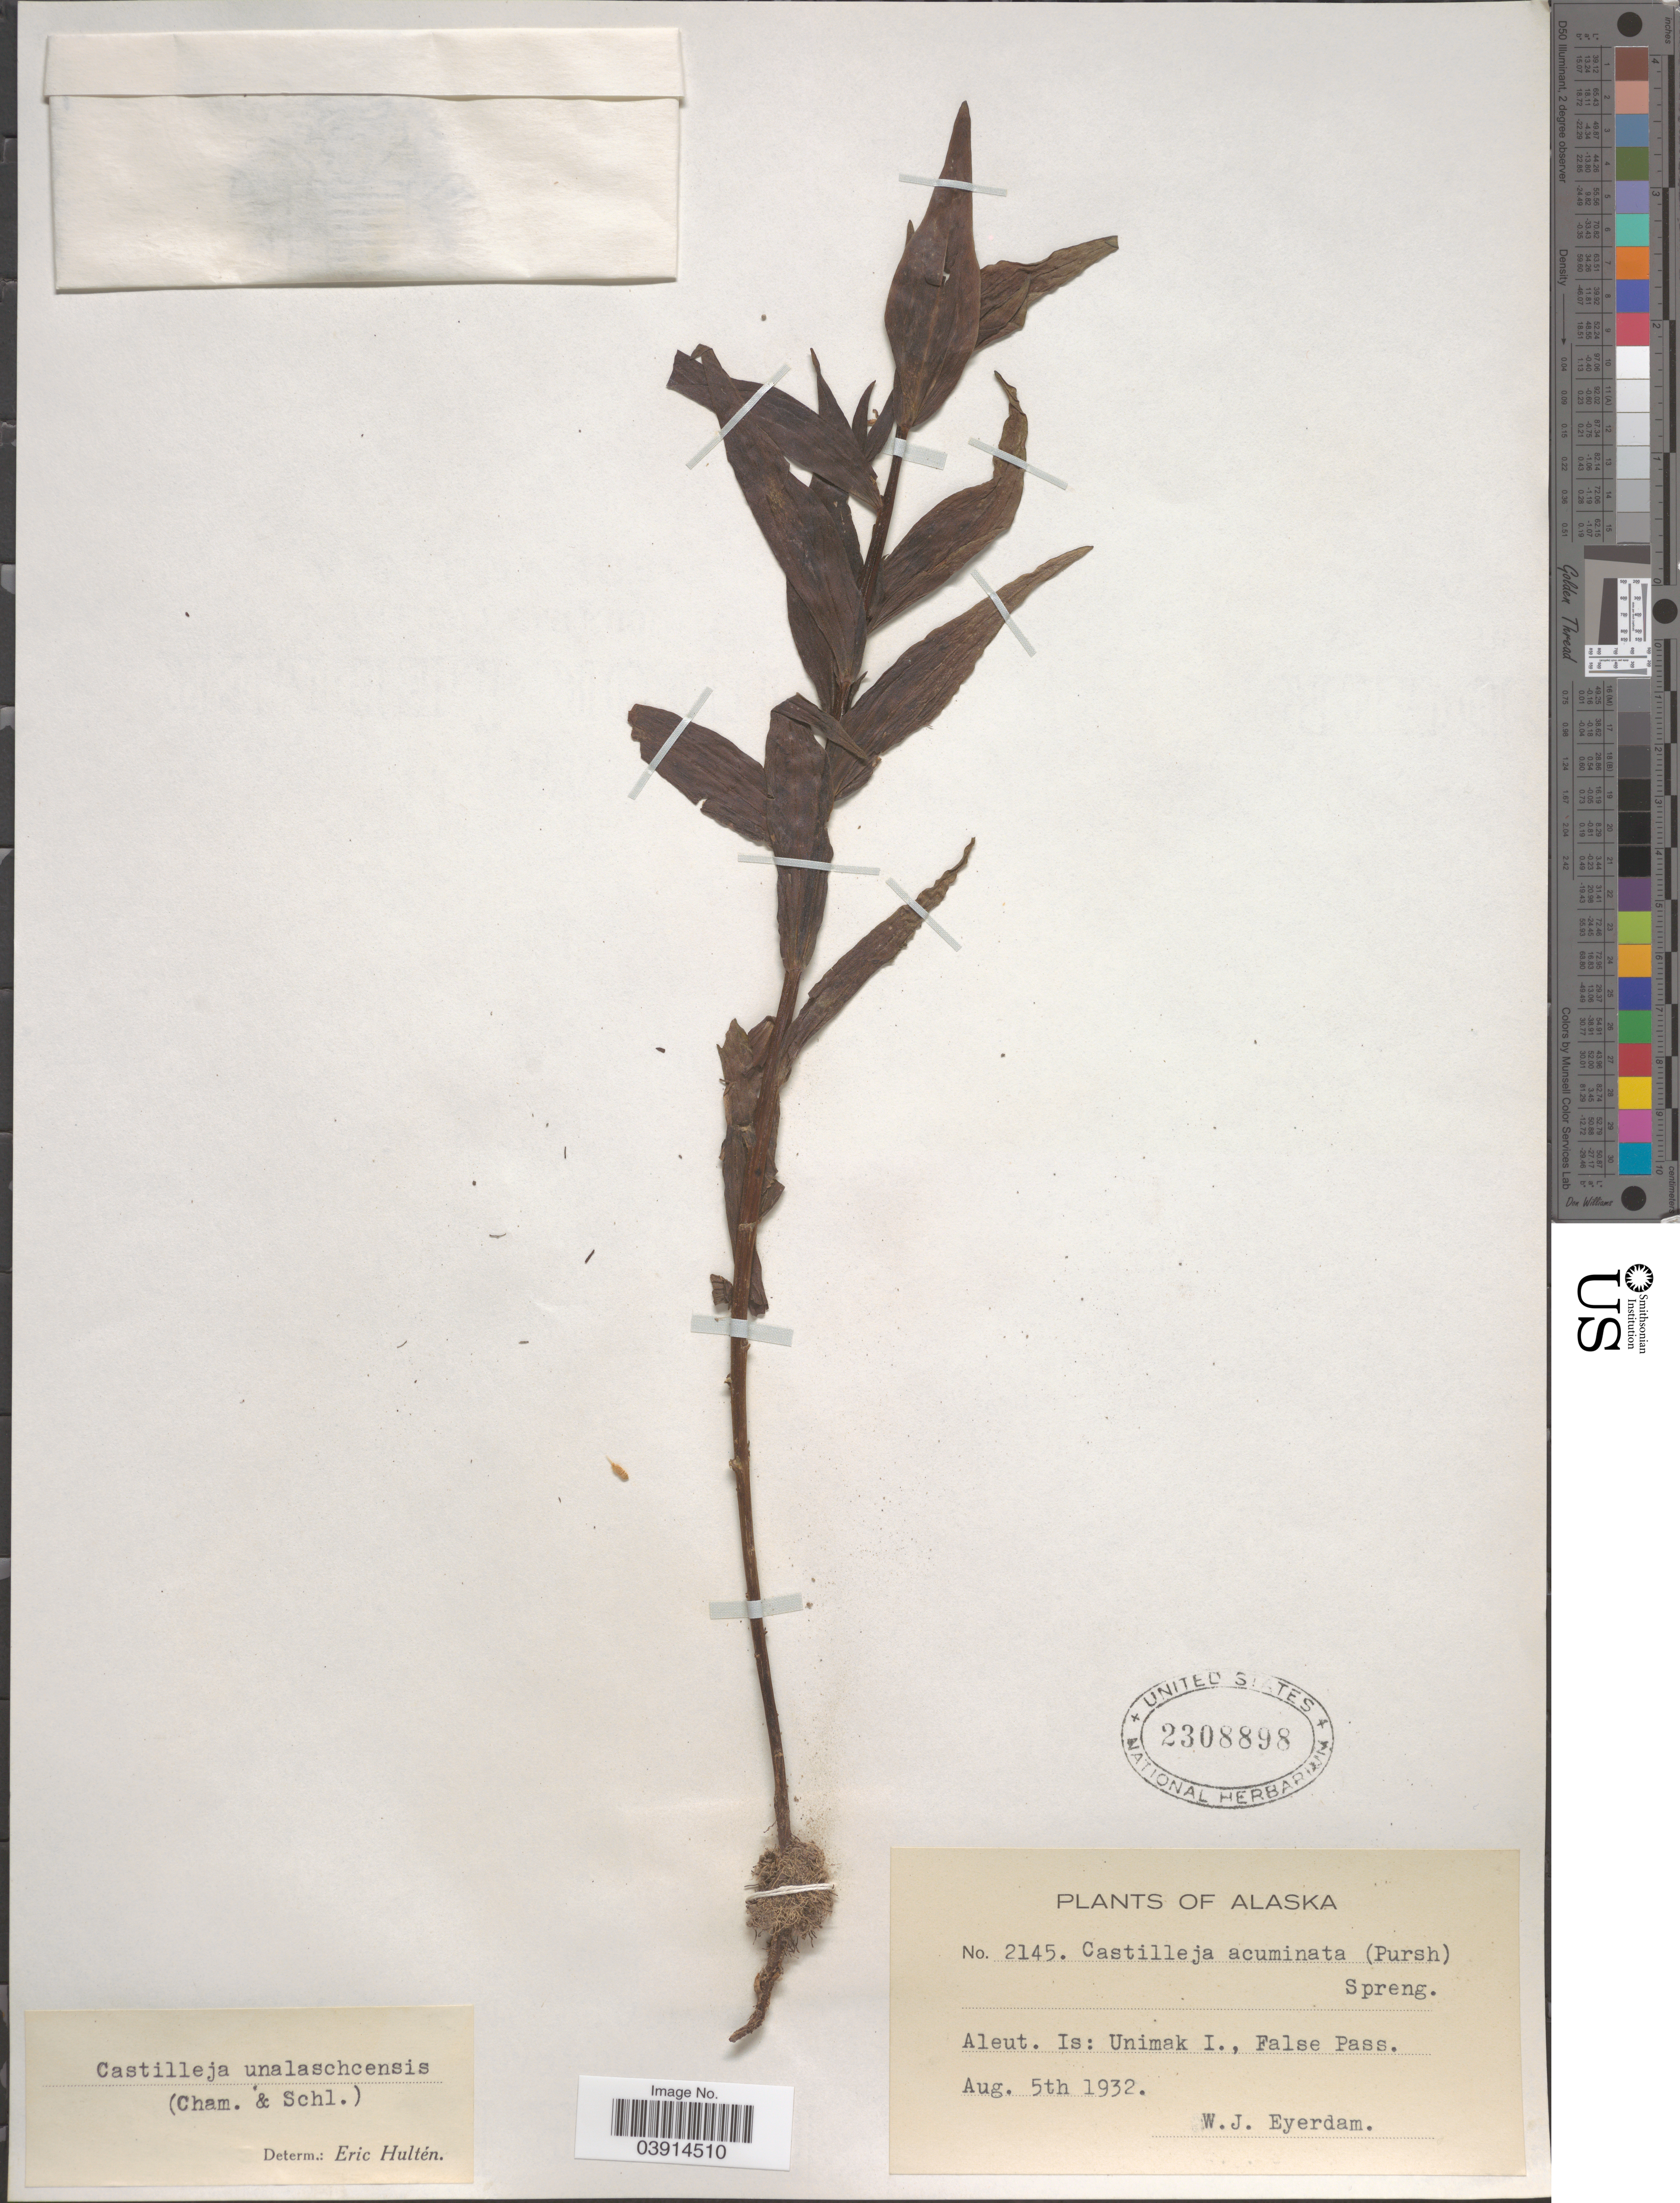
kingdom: Plantae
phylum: Tracheophyta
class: Magnoliopsida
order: Lamiales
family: Orobanchaceae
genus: Castilleja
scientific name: Castilleja unalaschcensis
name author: (Cham. & Schltdl.) Malte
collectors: W. J. Eyerdam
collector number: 2145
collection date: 1932-08-05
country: United States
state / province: Alaska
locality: Aleut. Is: Unimak I., False Pass.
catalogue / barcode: US 2308898